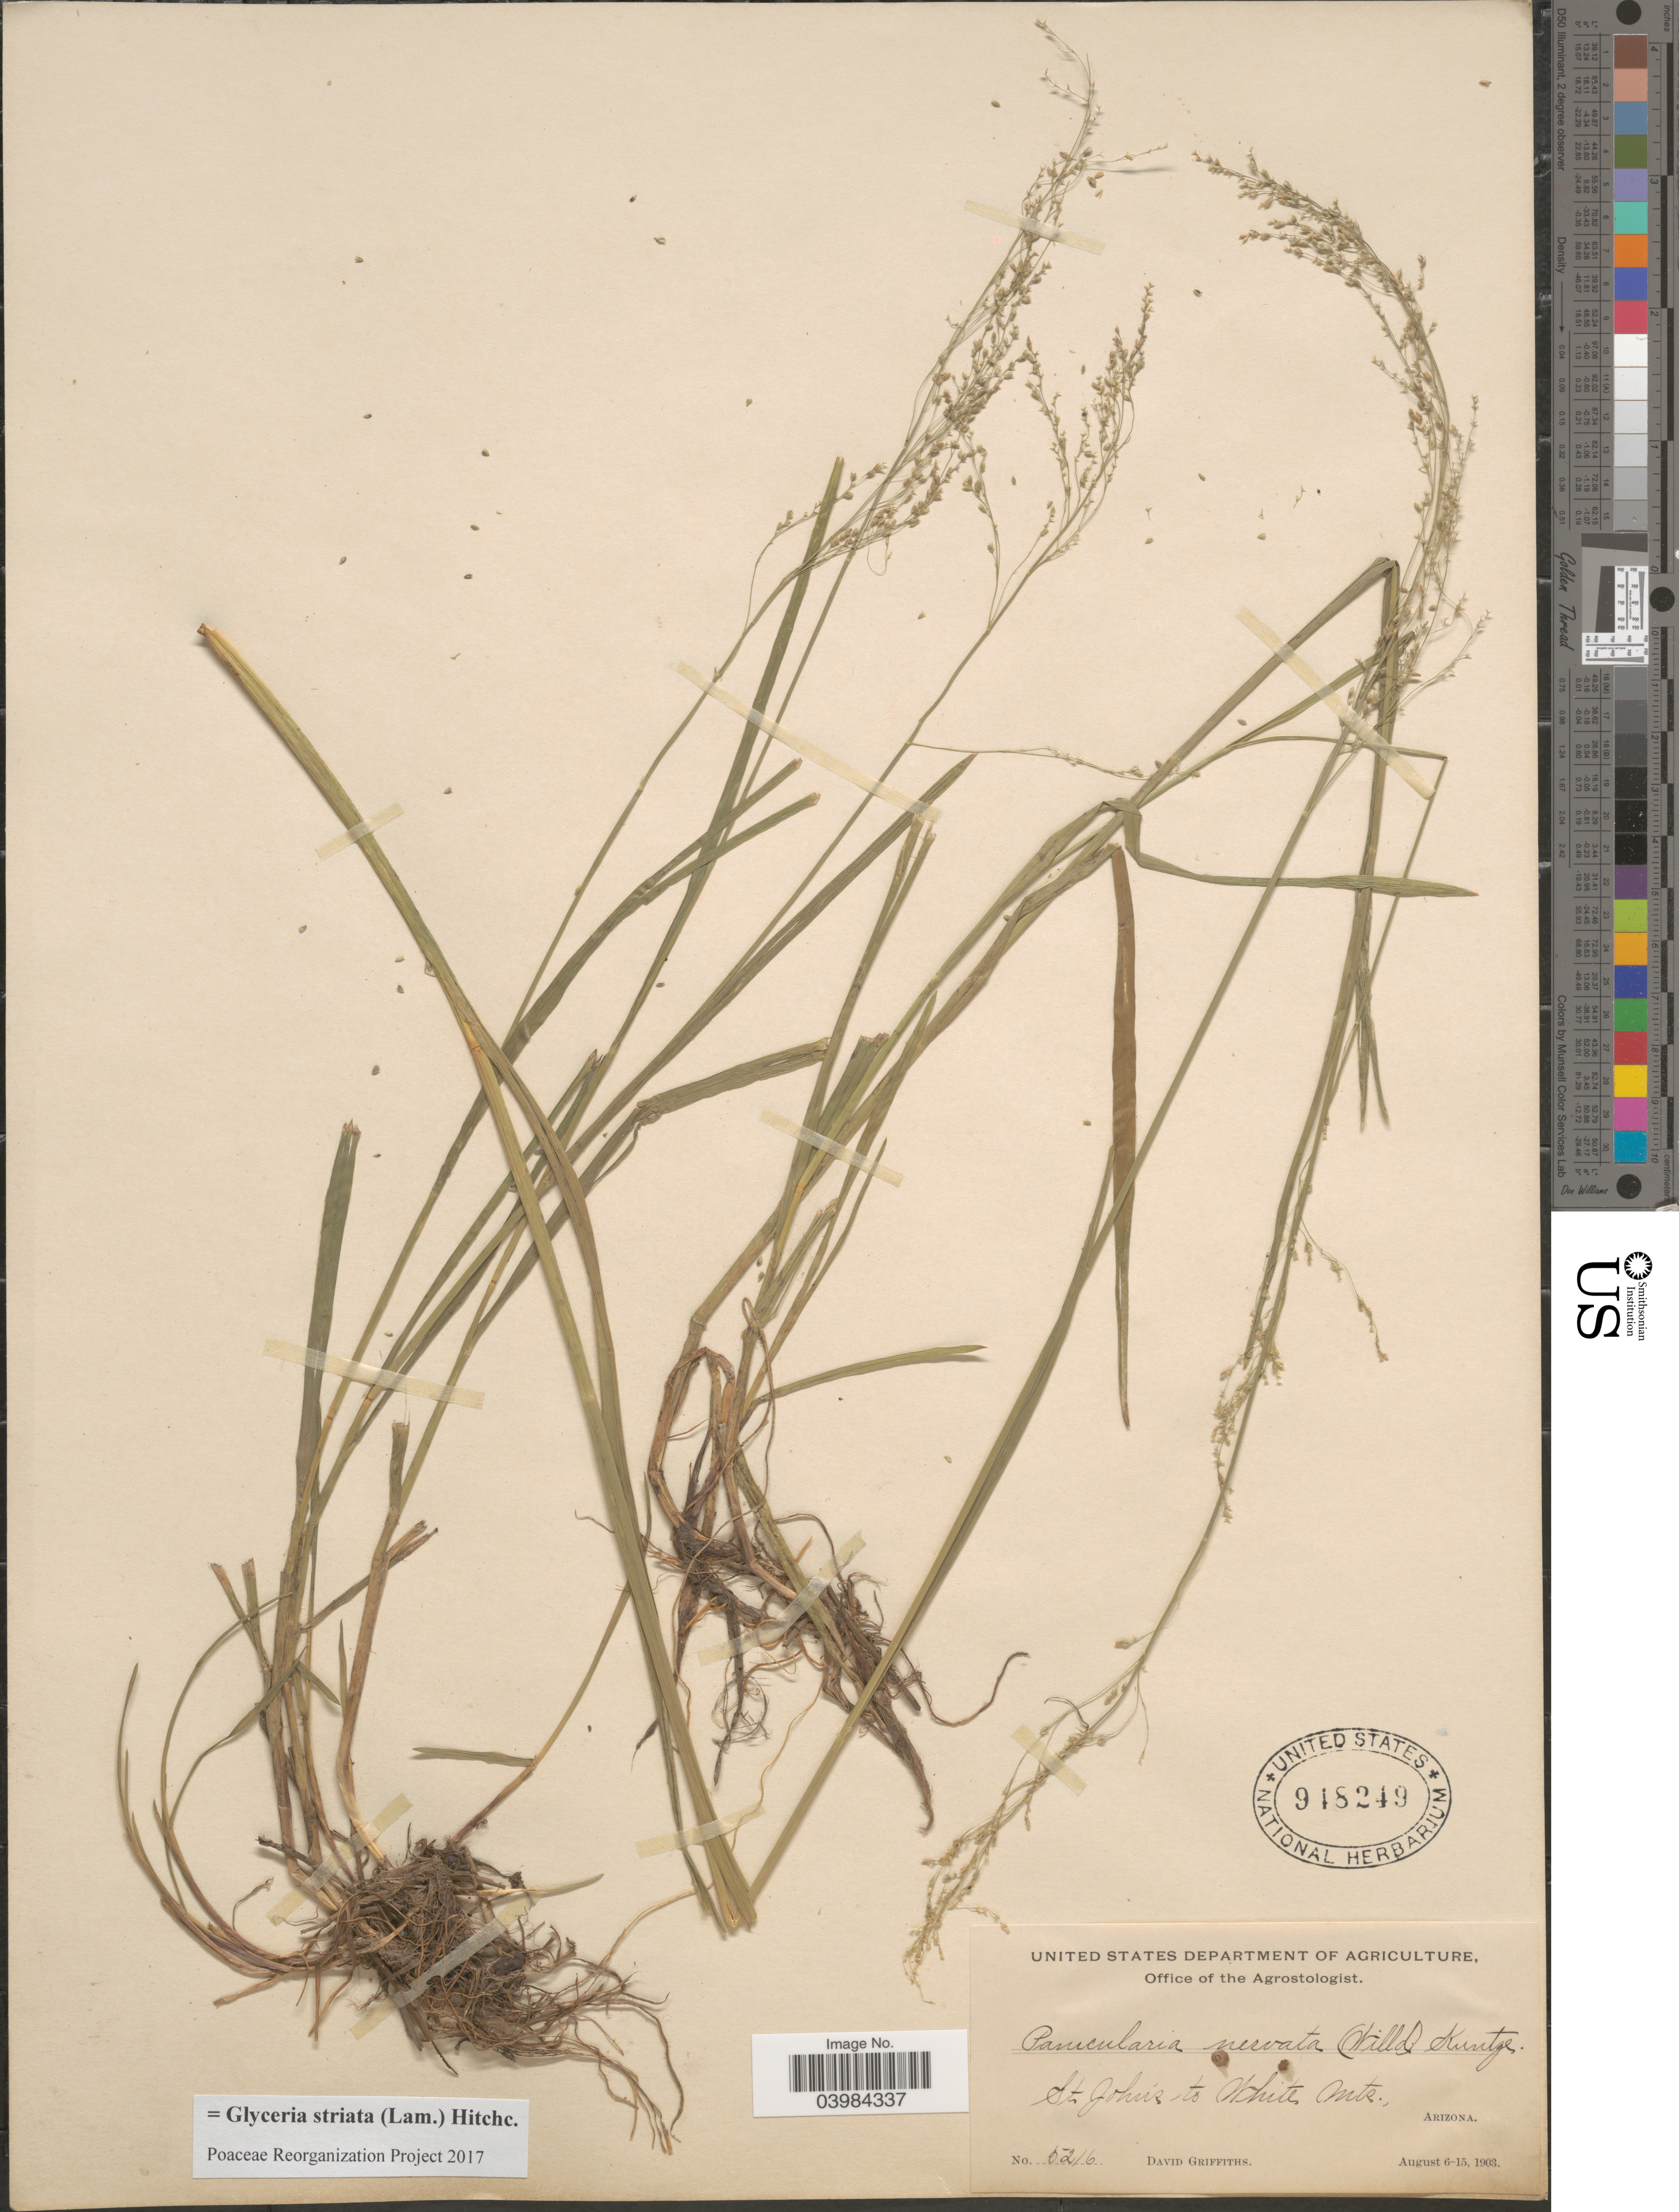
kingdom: Plantae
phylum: Tracheophyta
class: Liliopsida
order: Poales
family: Poaceae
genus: Glyceria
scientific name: Glyceria striata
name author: (Lam.) Hitchc.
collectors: D. Griffiths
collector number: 5216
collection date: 1903-08-06/1903-08-15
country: United States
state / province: Arizona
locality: St John's to White Mts.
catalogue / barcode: US 918249